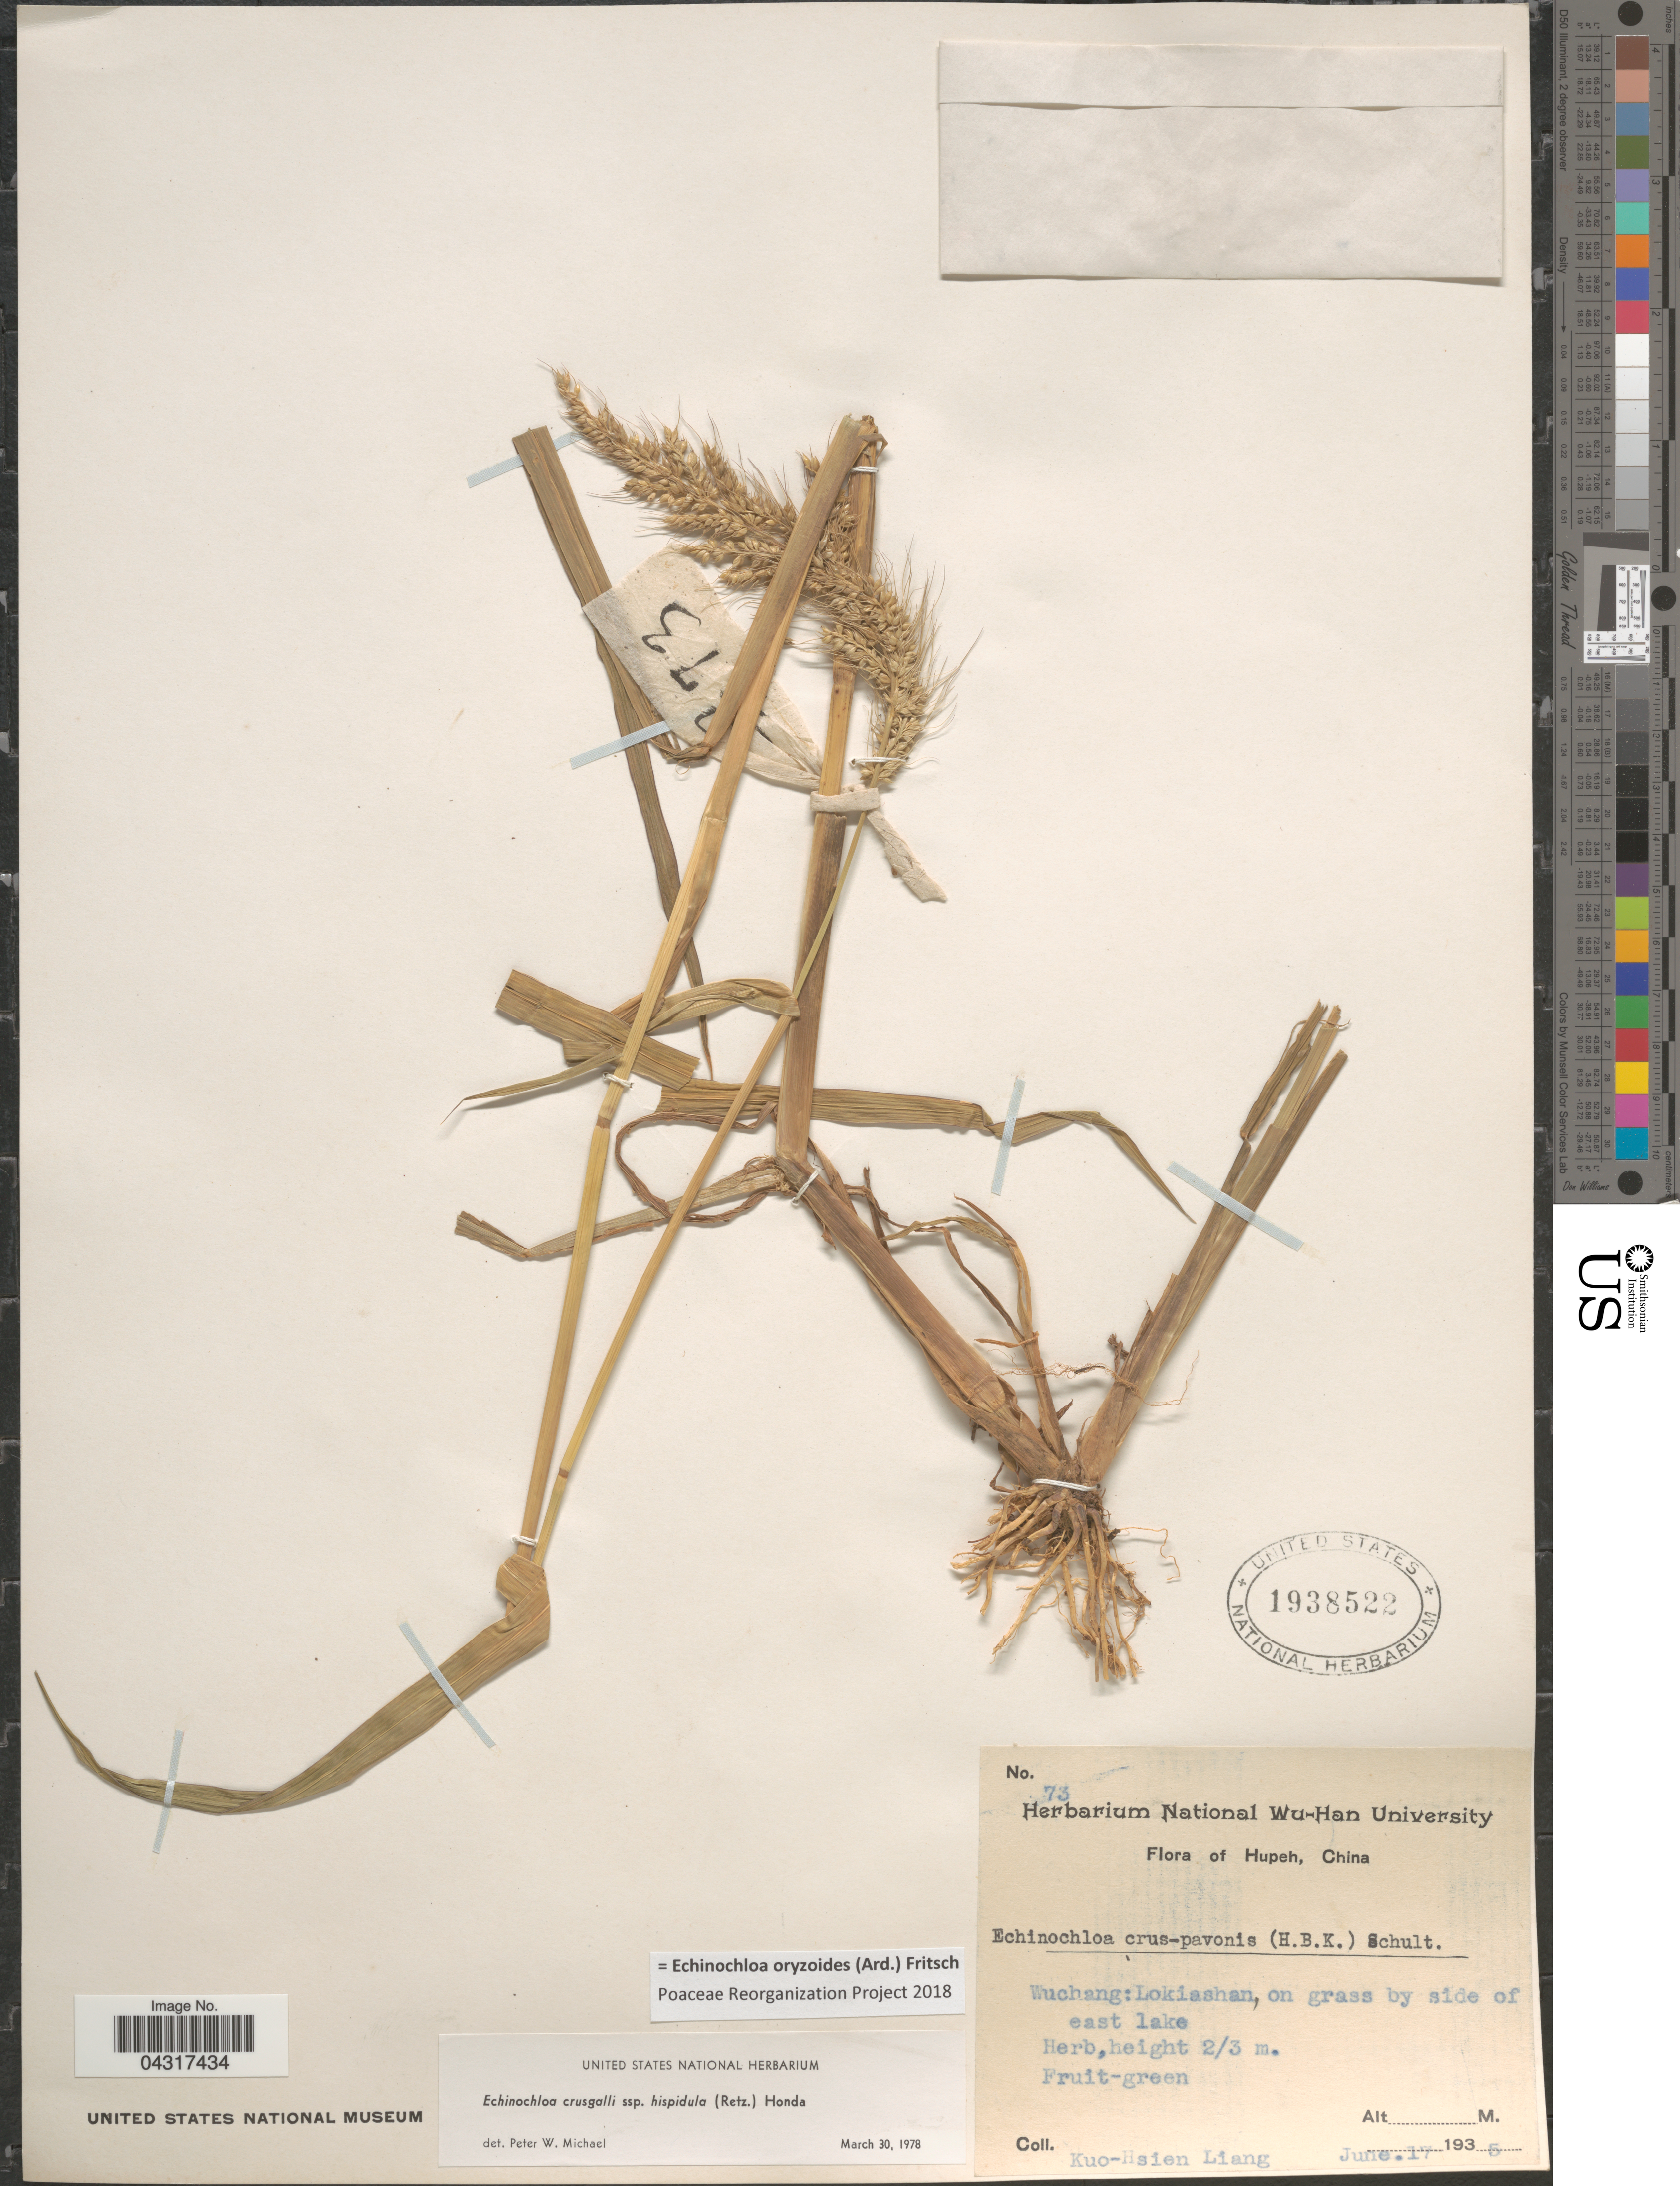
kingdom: Plantae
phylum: Tracheophyta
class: Liliopsida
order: Poales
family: Poaceae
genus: Echinochloa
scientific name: Echinochloa oryzoides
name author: (Ard.) Fritsch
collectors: L. Kuo-hsien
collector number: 73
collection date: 1935-06-17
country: China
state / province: Hubei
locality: Hupeh. Wuchang:Lokiashan, on grass by side of east lake.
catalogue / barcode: US 1938522